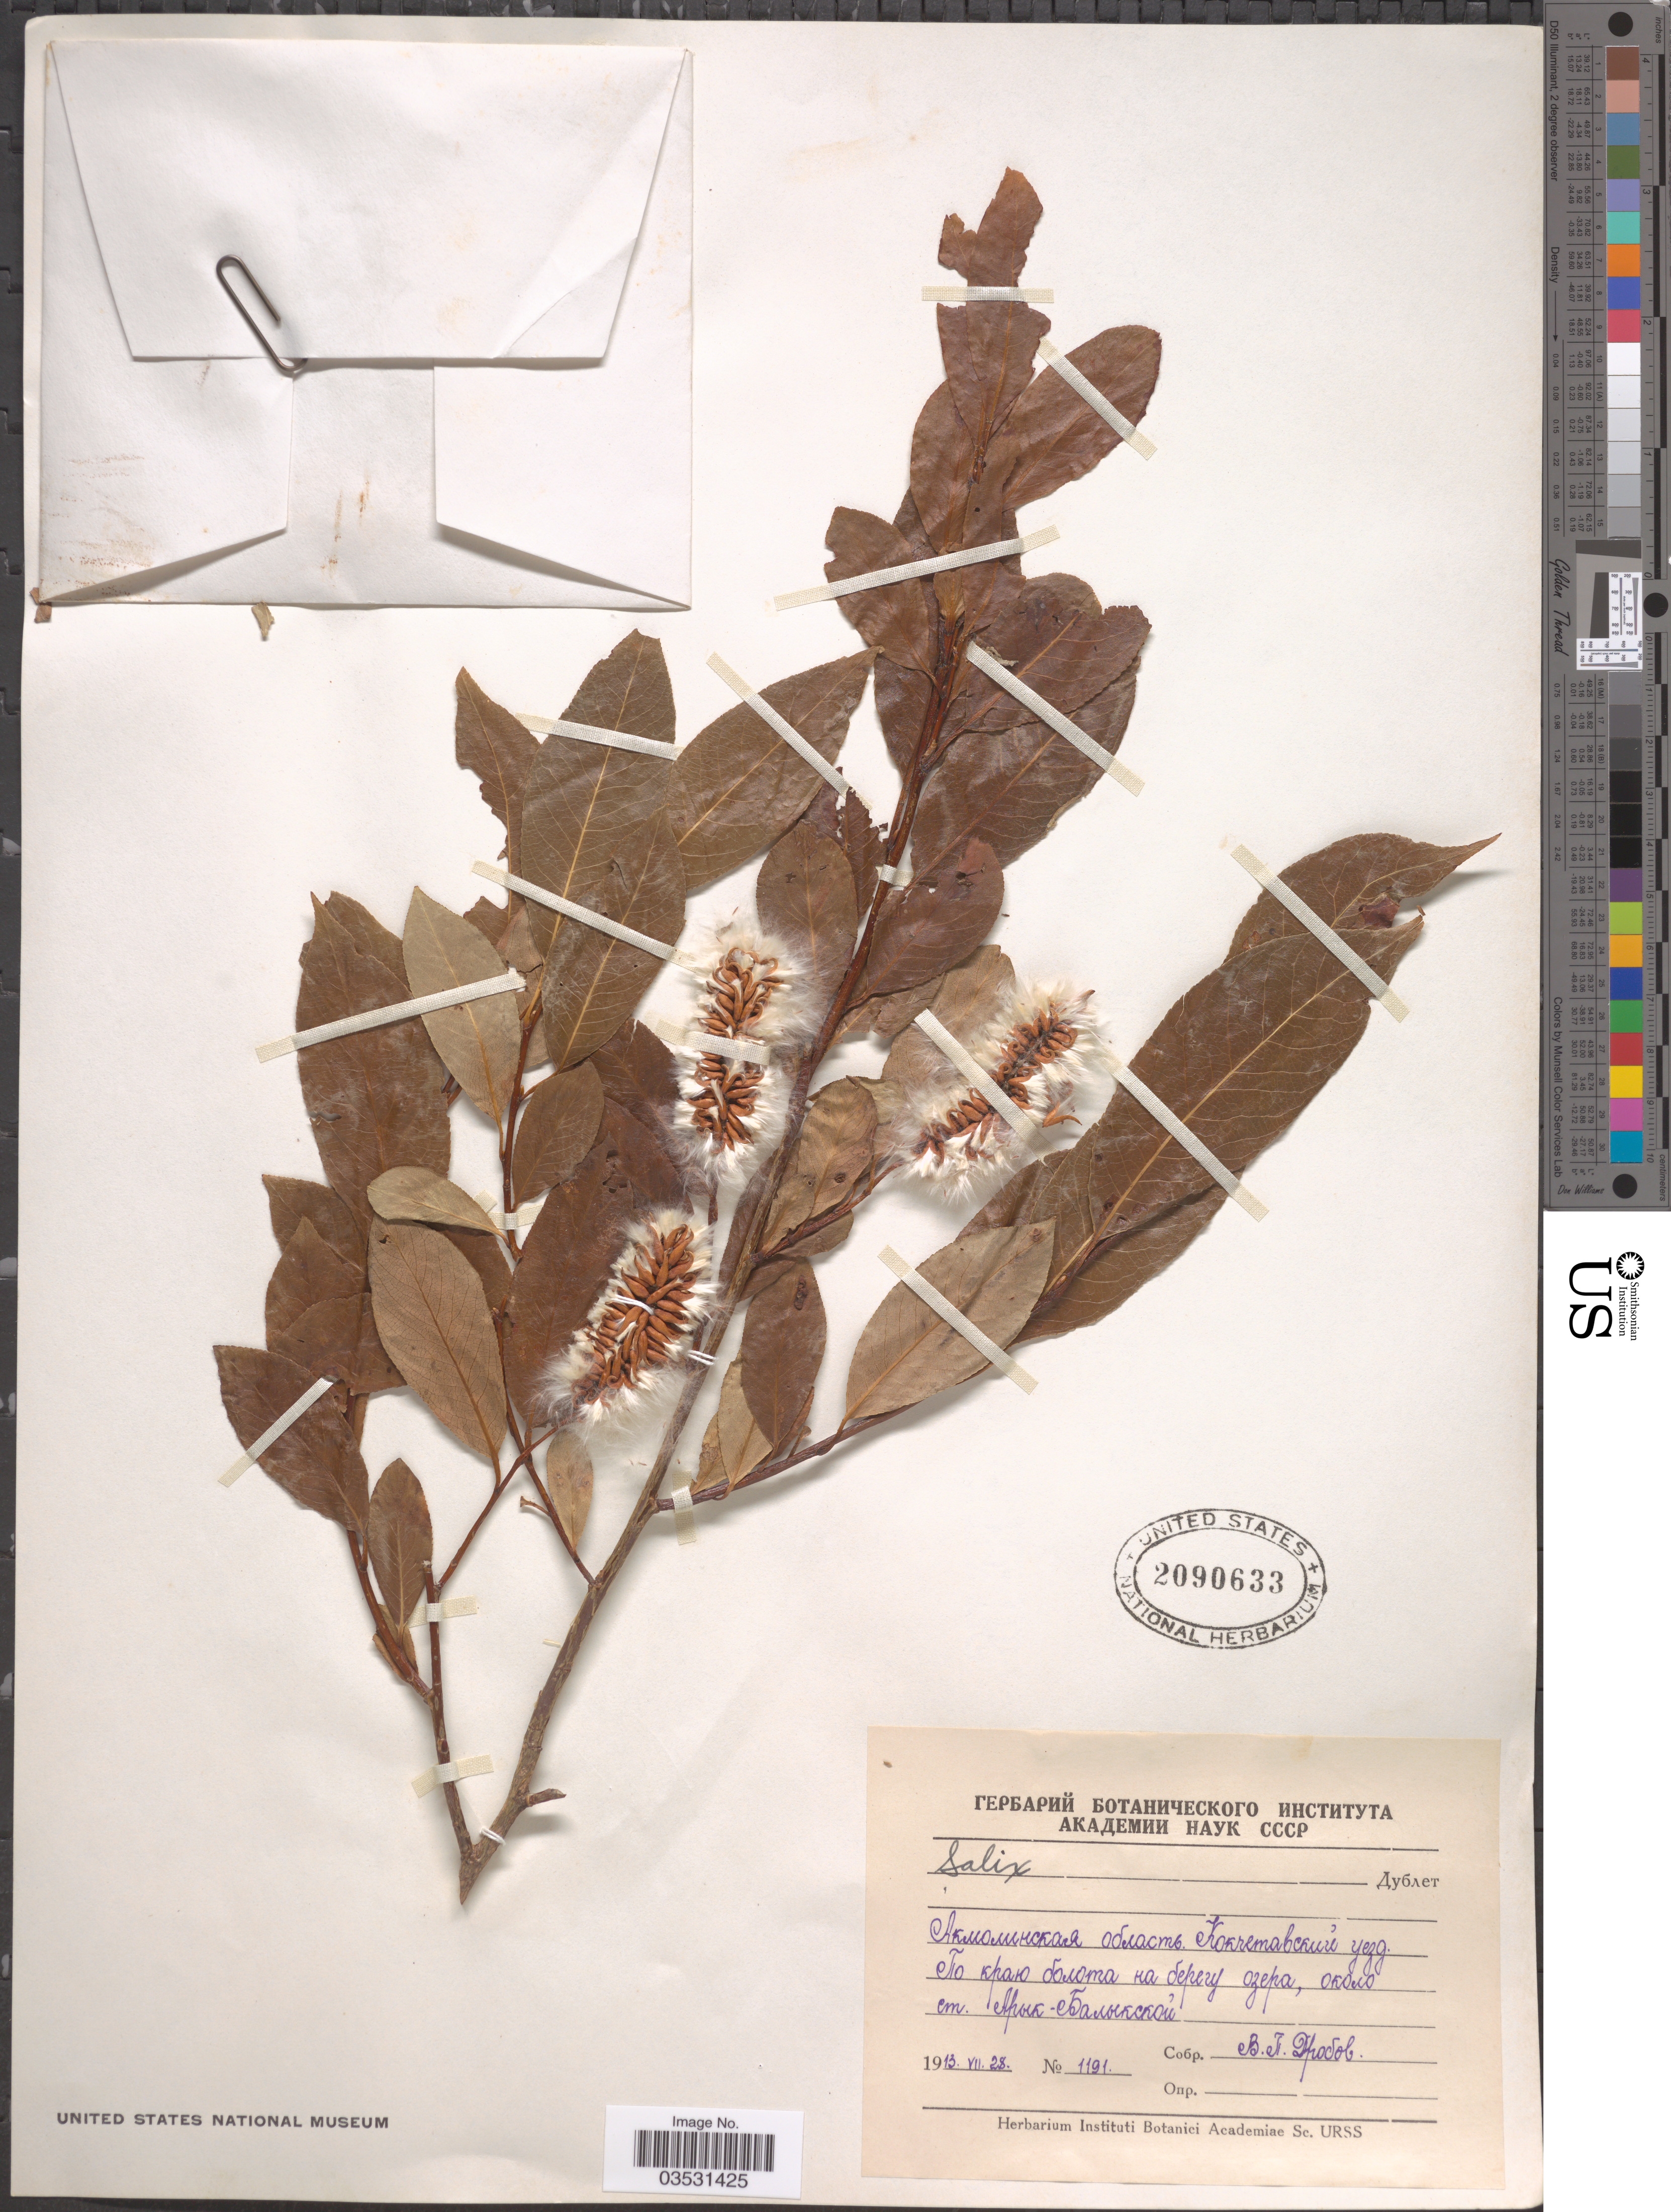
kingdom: Plantae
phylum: Tracheophyta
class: Magnoliopsida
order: Malpighiales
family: Salicaceae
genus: Salix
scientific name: Salix cordata x S. sericea Marshall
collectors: V. Drobov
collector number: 1191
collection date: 1913-07-28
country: Kazakhstan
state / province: Aqmola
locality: Aryk-Balyk.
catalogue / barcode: US 2090633